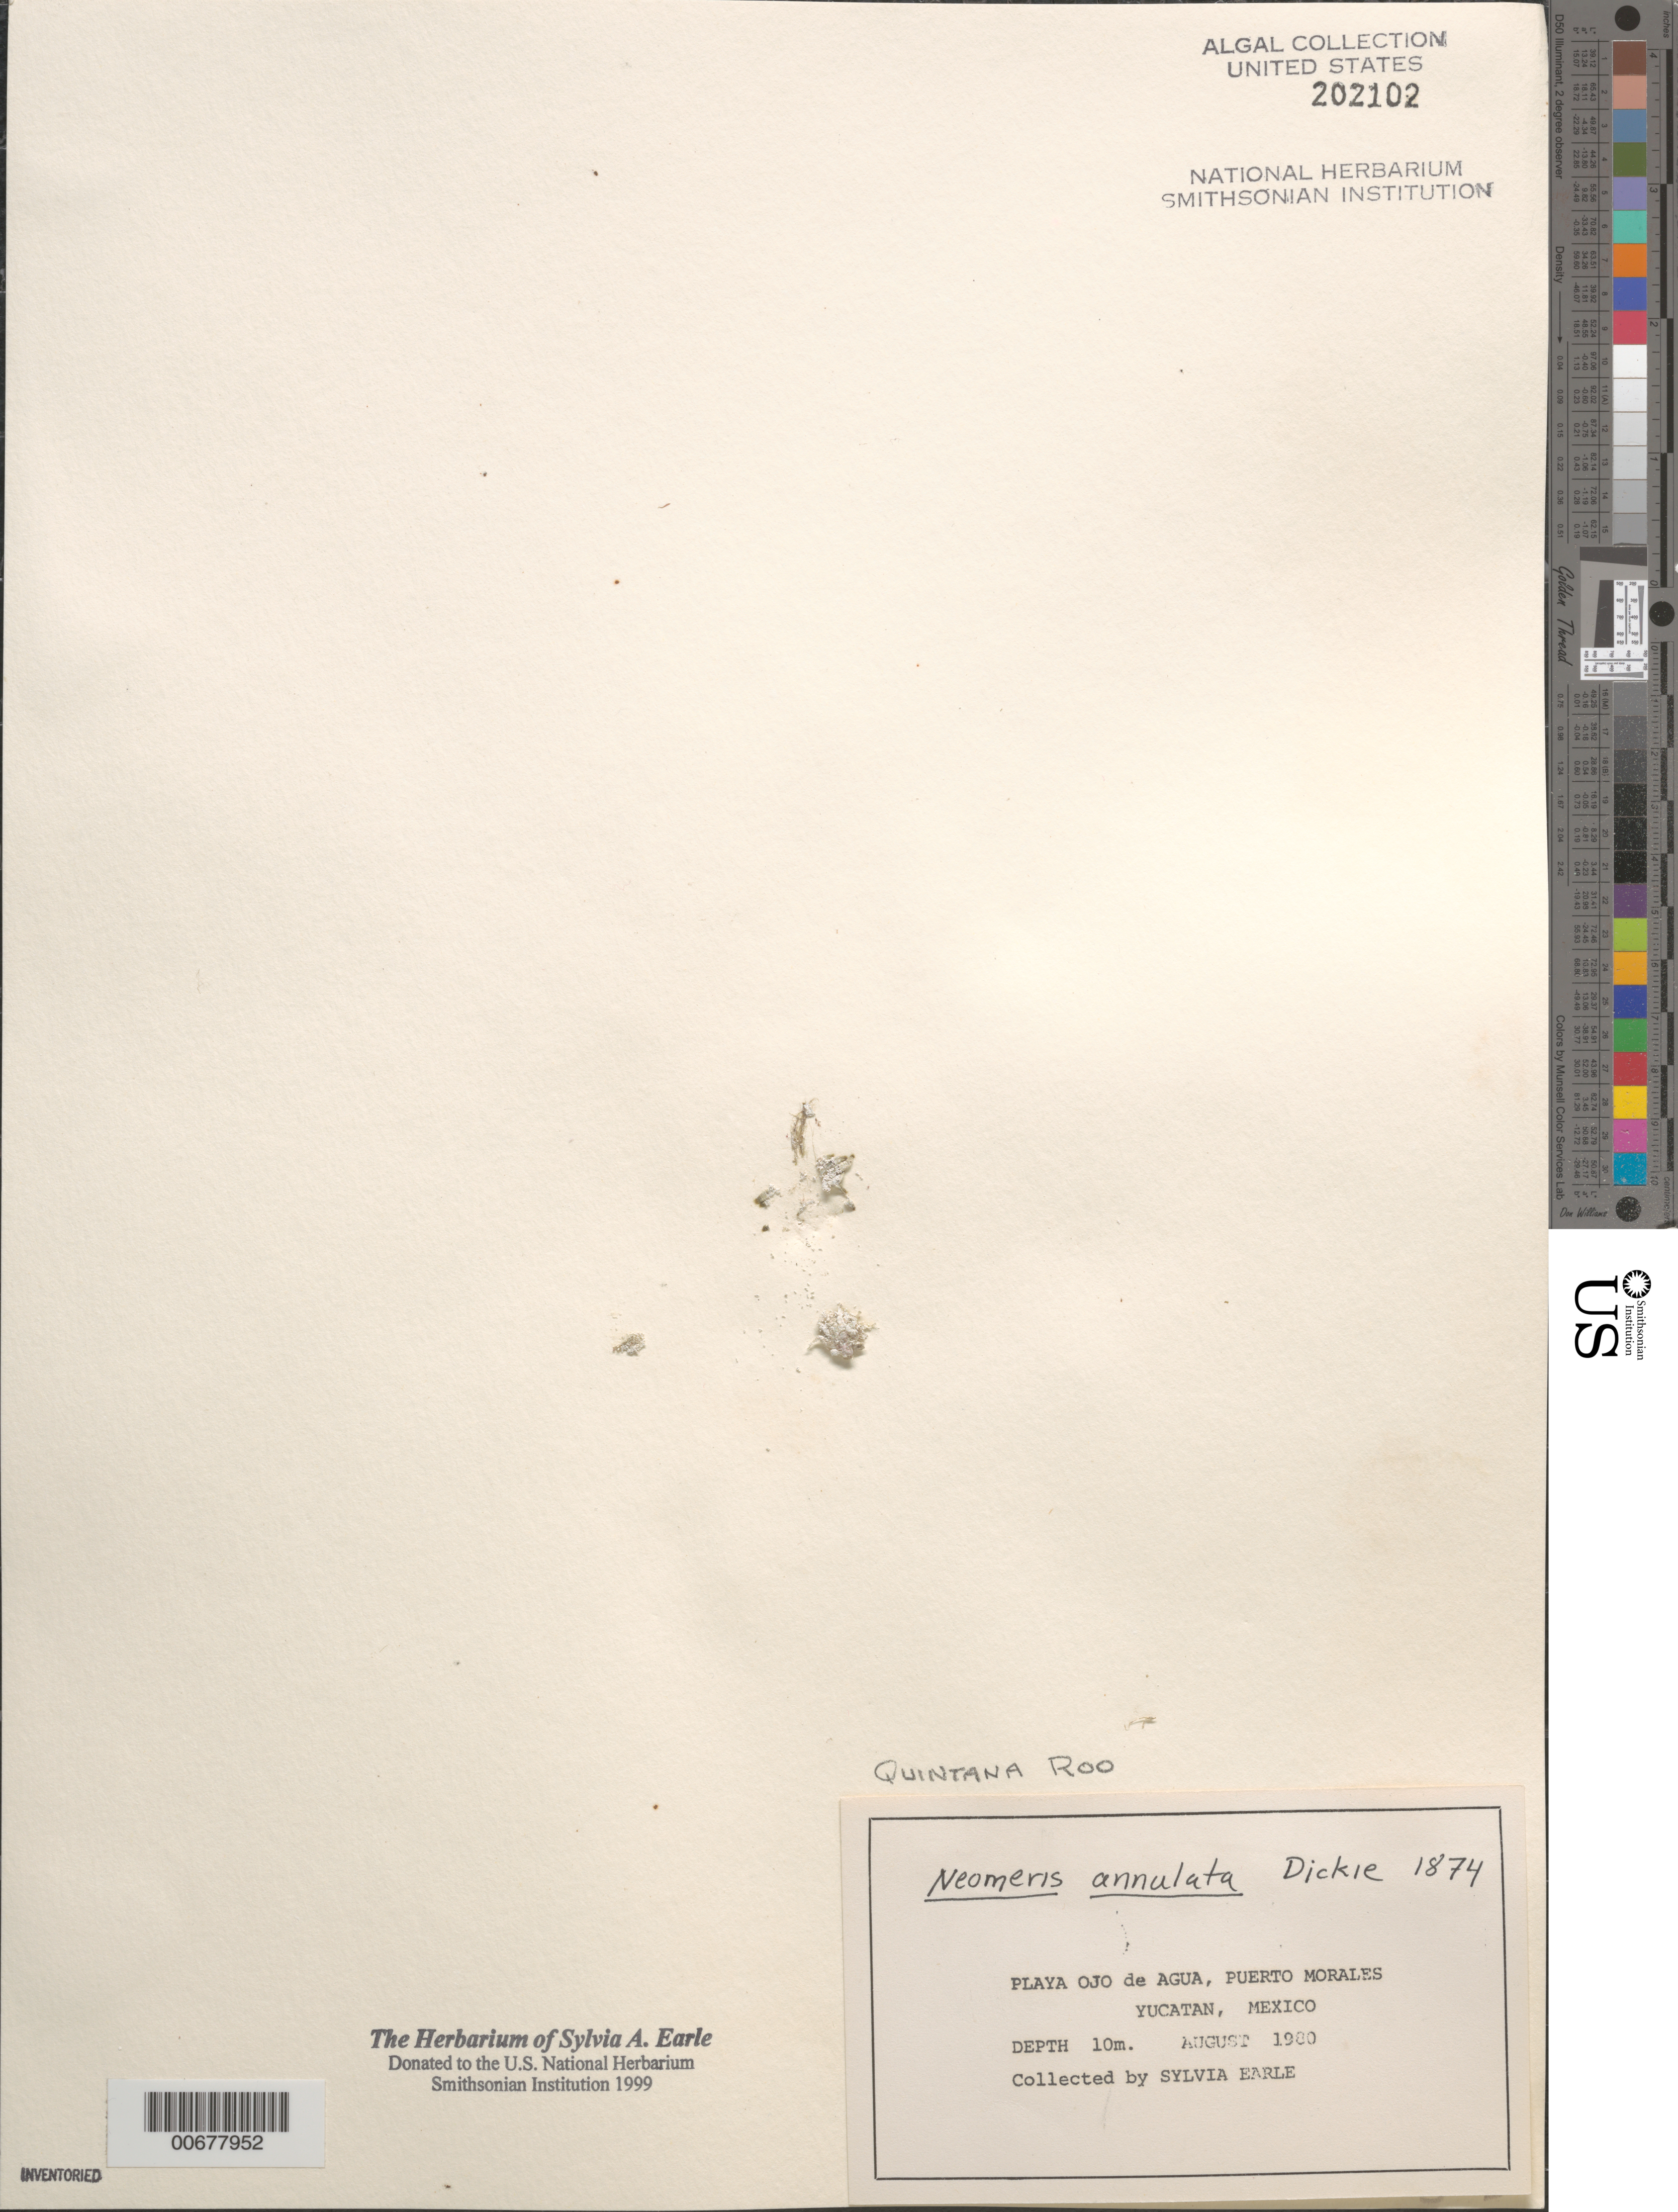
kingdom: Plantae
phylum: Chlorophyta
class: Ulvophyceae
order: Dasycladales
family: Dasycladaceae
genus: Neomeris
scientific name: Neomeris annulata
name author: Dickie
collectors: S. A. Earle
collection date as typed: Aug 1980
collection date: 1980-08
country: Mexico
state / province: Quintana Roo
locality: Playa Ojo de Agua, Puerto Morales, Yucatan Peninsula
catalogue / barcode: US 202102